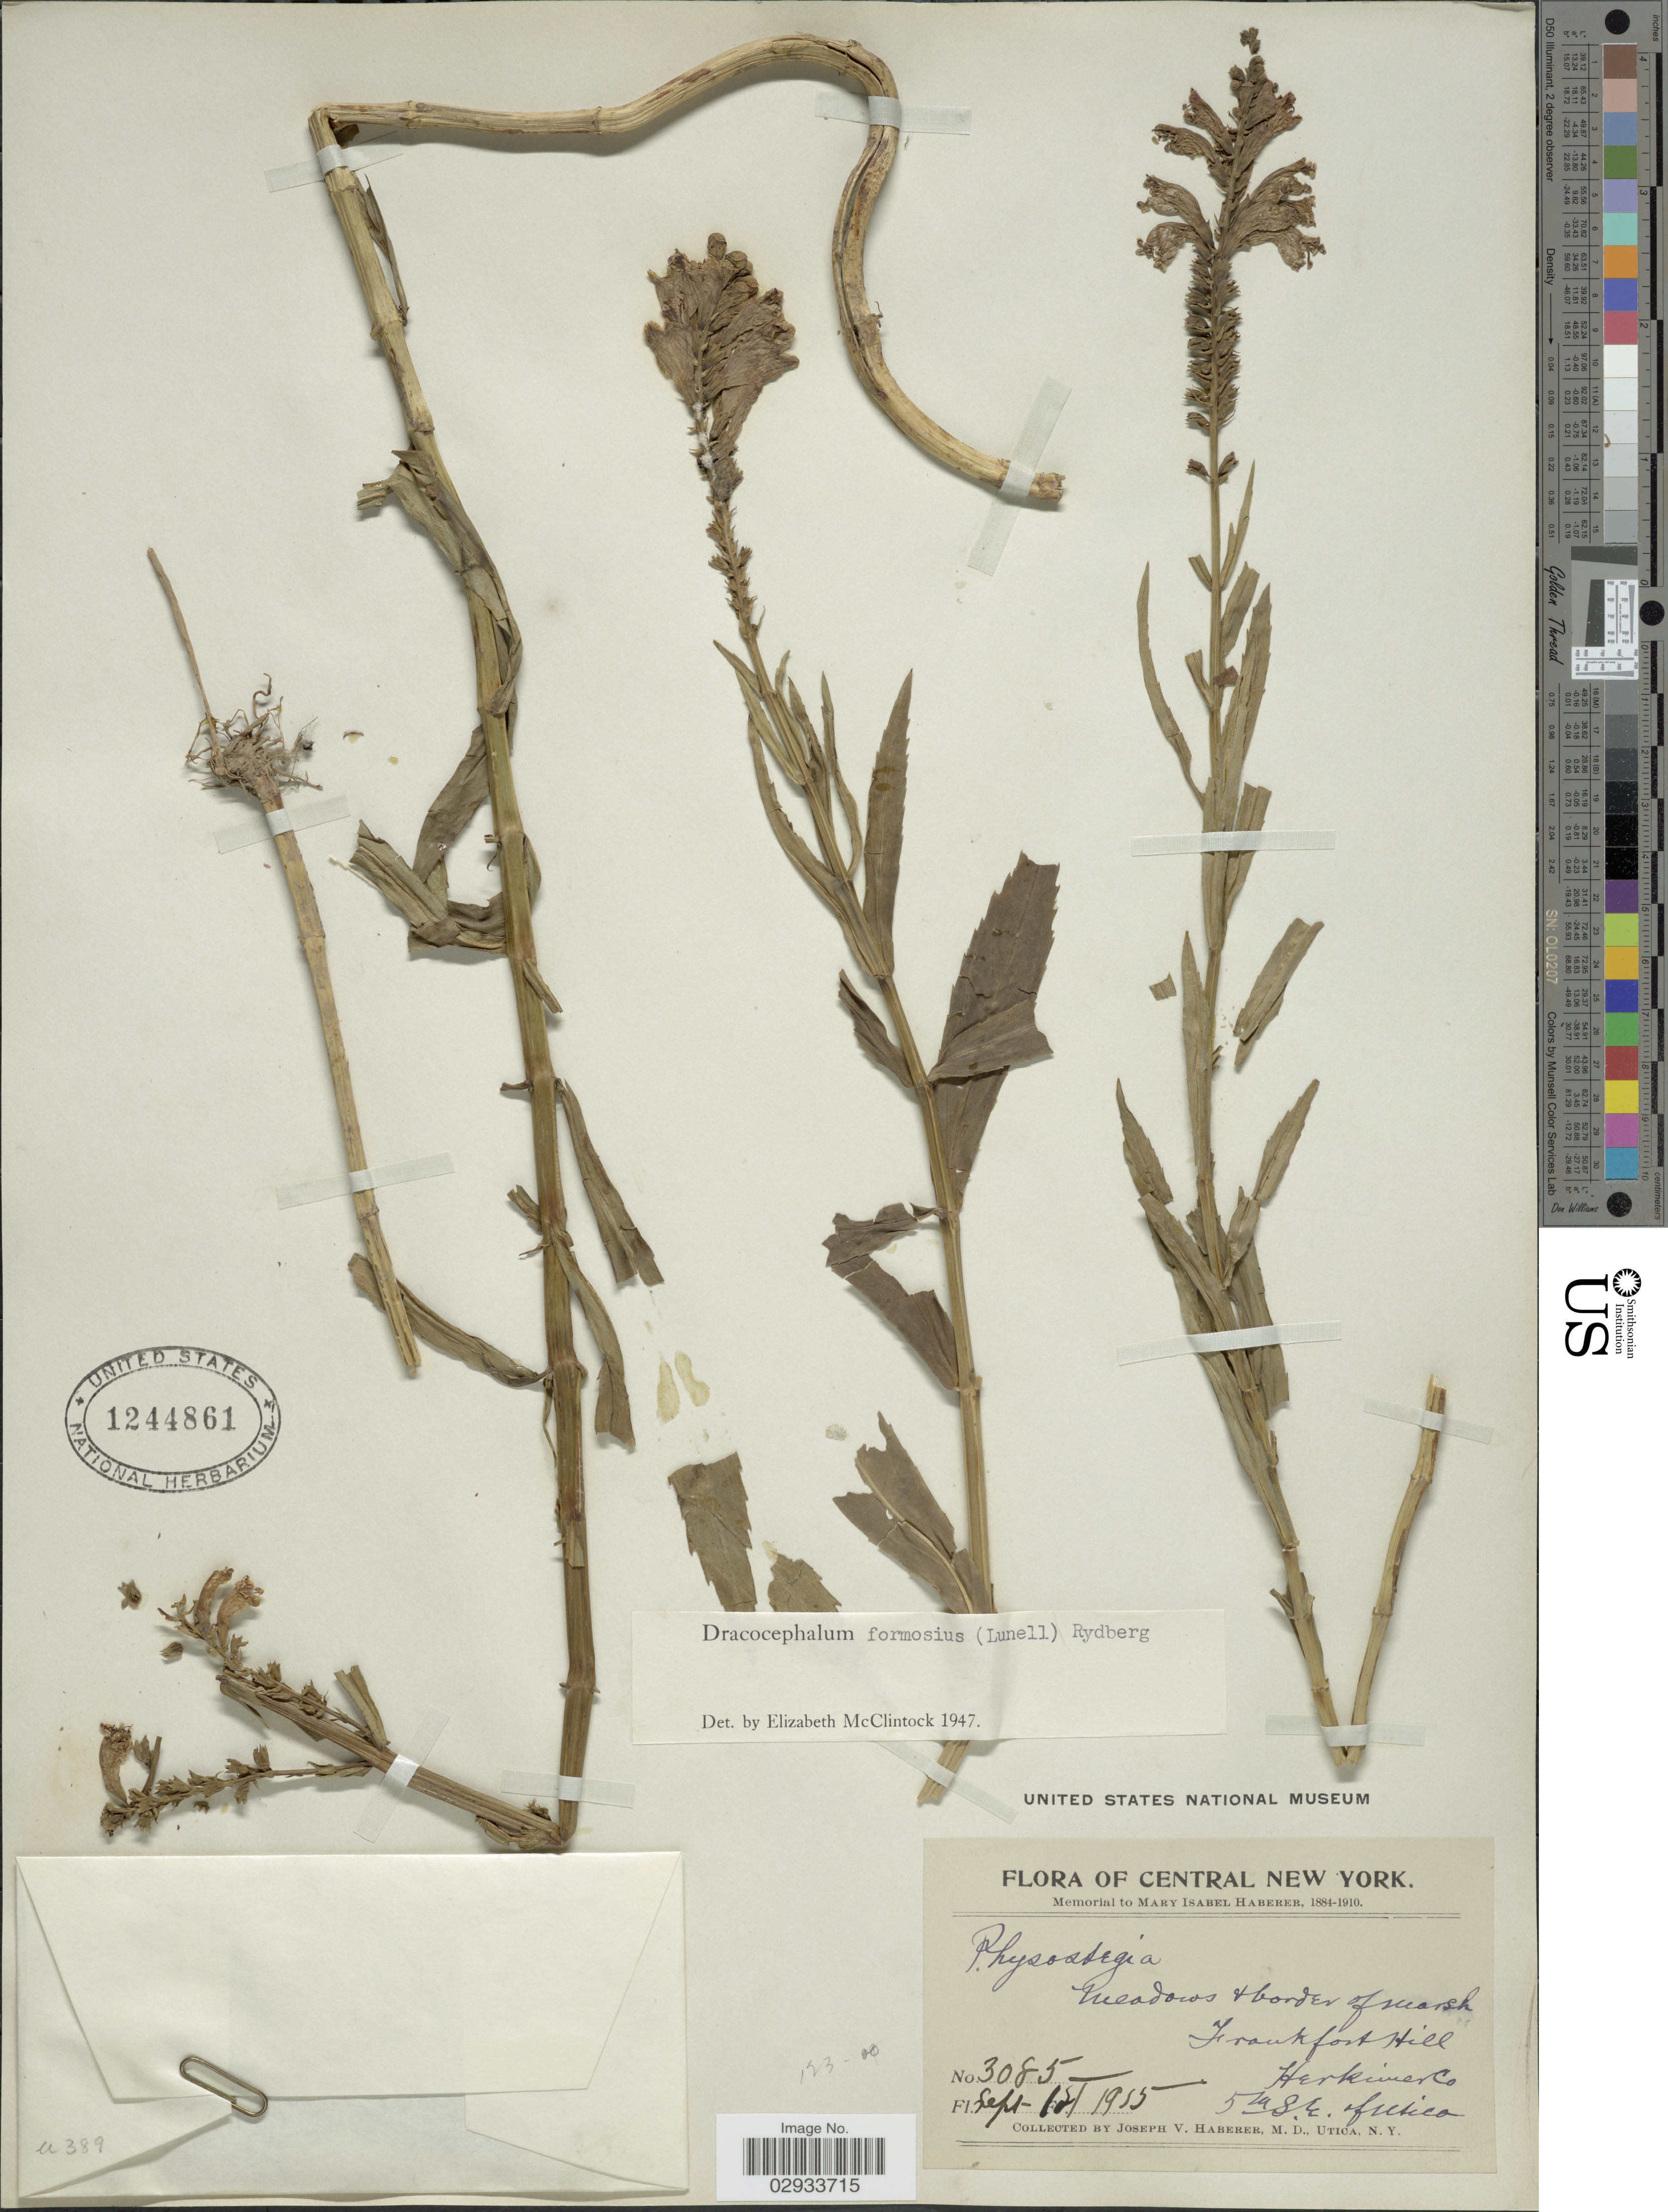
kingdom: Plantae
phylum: Tracheophyta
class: Magnoliopsida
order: Lamiales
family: Lamiaceae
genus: Physostegia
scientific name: Physostegia formosior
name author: Lunell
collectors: J. V. Haberer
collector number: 3085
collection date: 1955-09-15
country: United States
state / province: New York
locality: Central New York, Frankfort Hill, Herkiner Co., 5 m S.E. of Utica.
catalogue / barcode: US 1244861